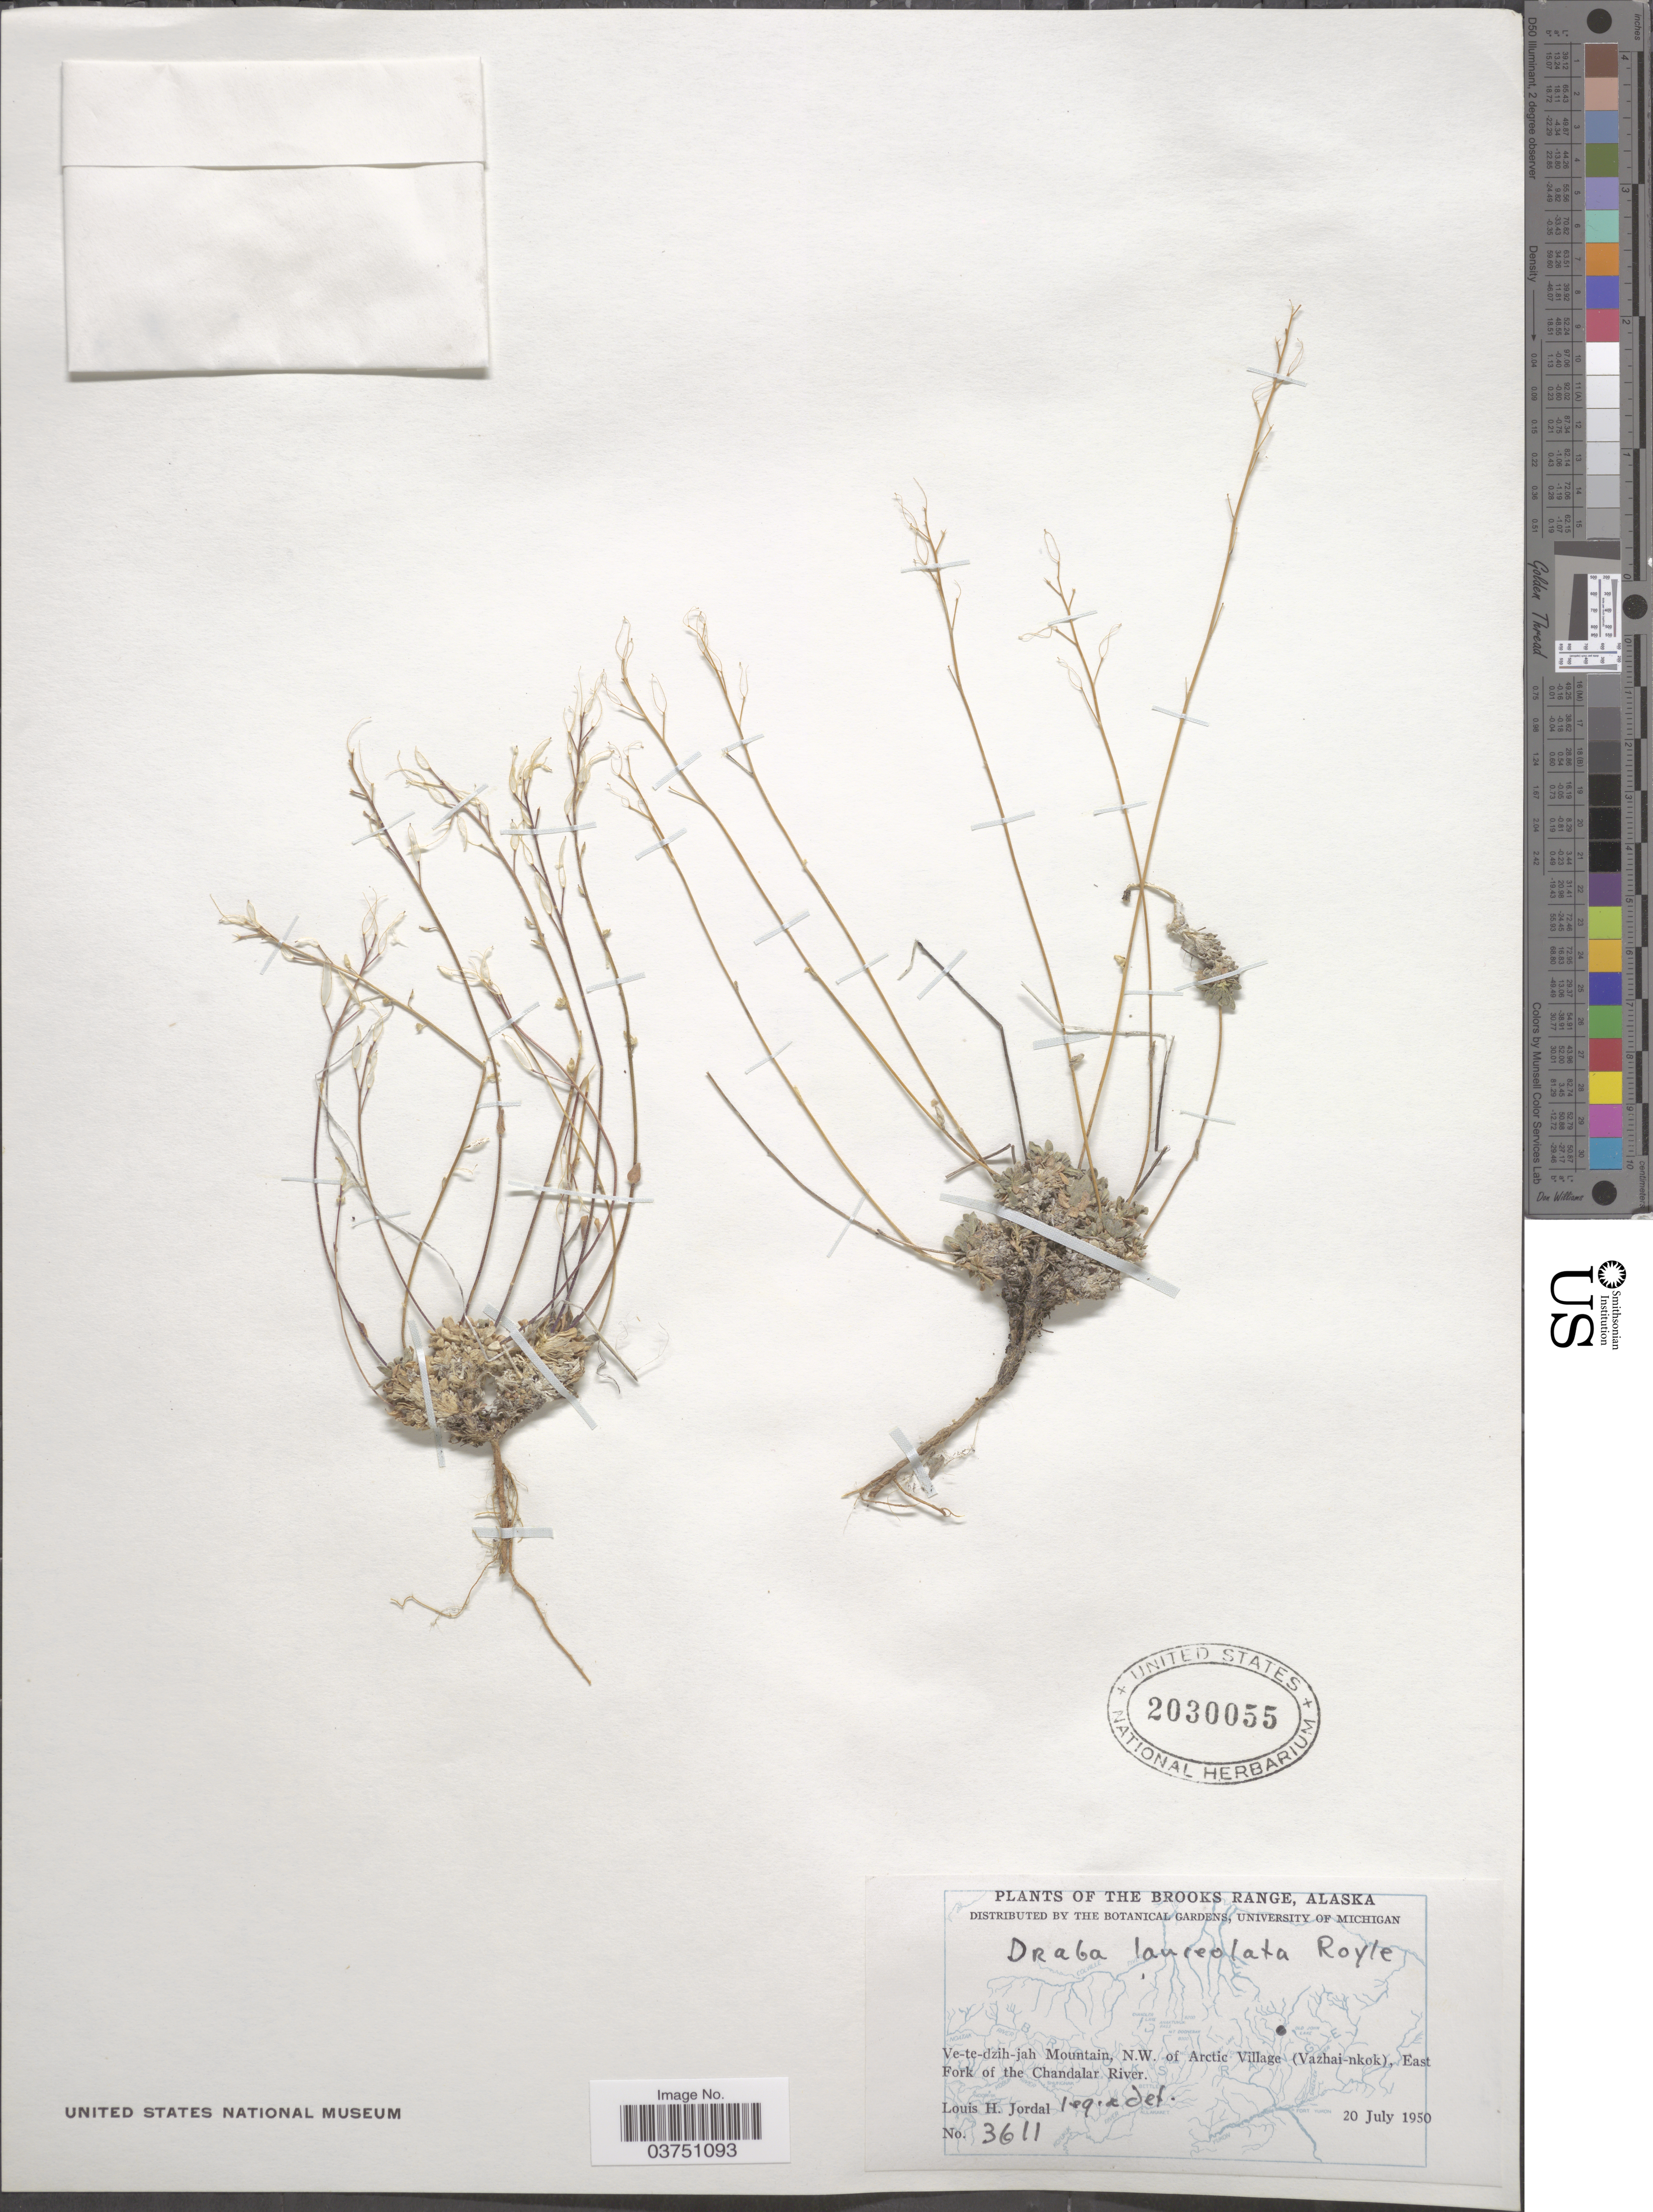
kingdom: Plantae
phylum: Tracheophyta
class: Magnoliopsida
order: Brassicales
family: Brassicaceae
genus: Draba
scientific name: Draba cana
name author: Rydb.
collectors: L. Jordal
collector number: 3611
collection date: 1950-07-20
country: United States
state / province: Alaska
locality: The Brooks Range. Ve-te-dzih-jah Mountain, N.W. of Arctic Village (Vazhai-nkok), East Fork of the Chandalar River.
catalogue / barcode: US 2030055